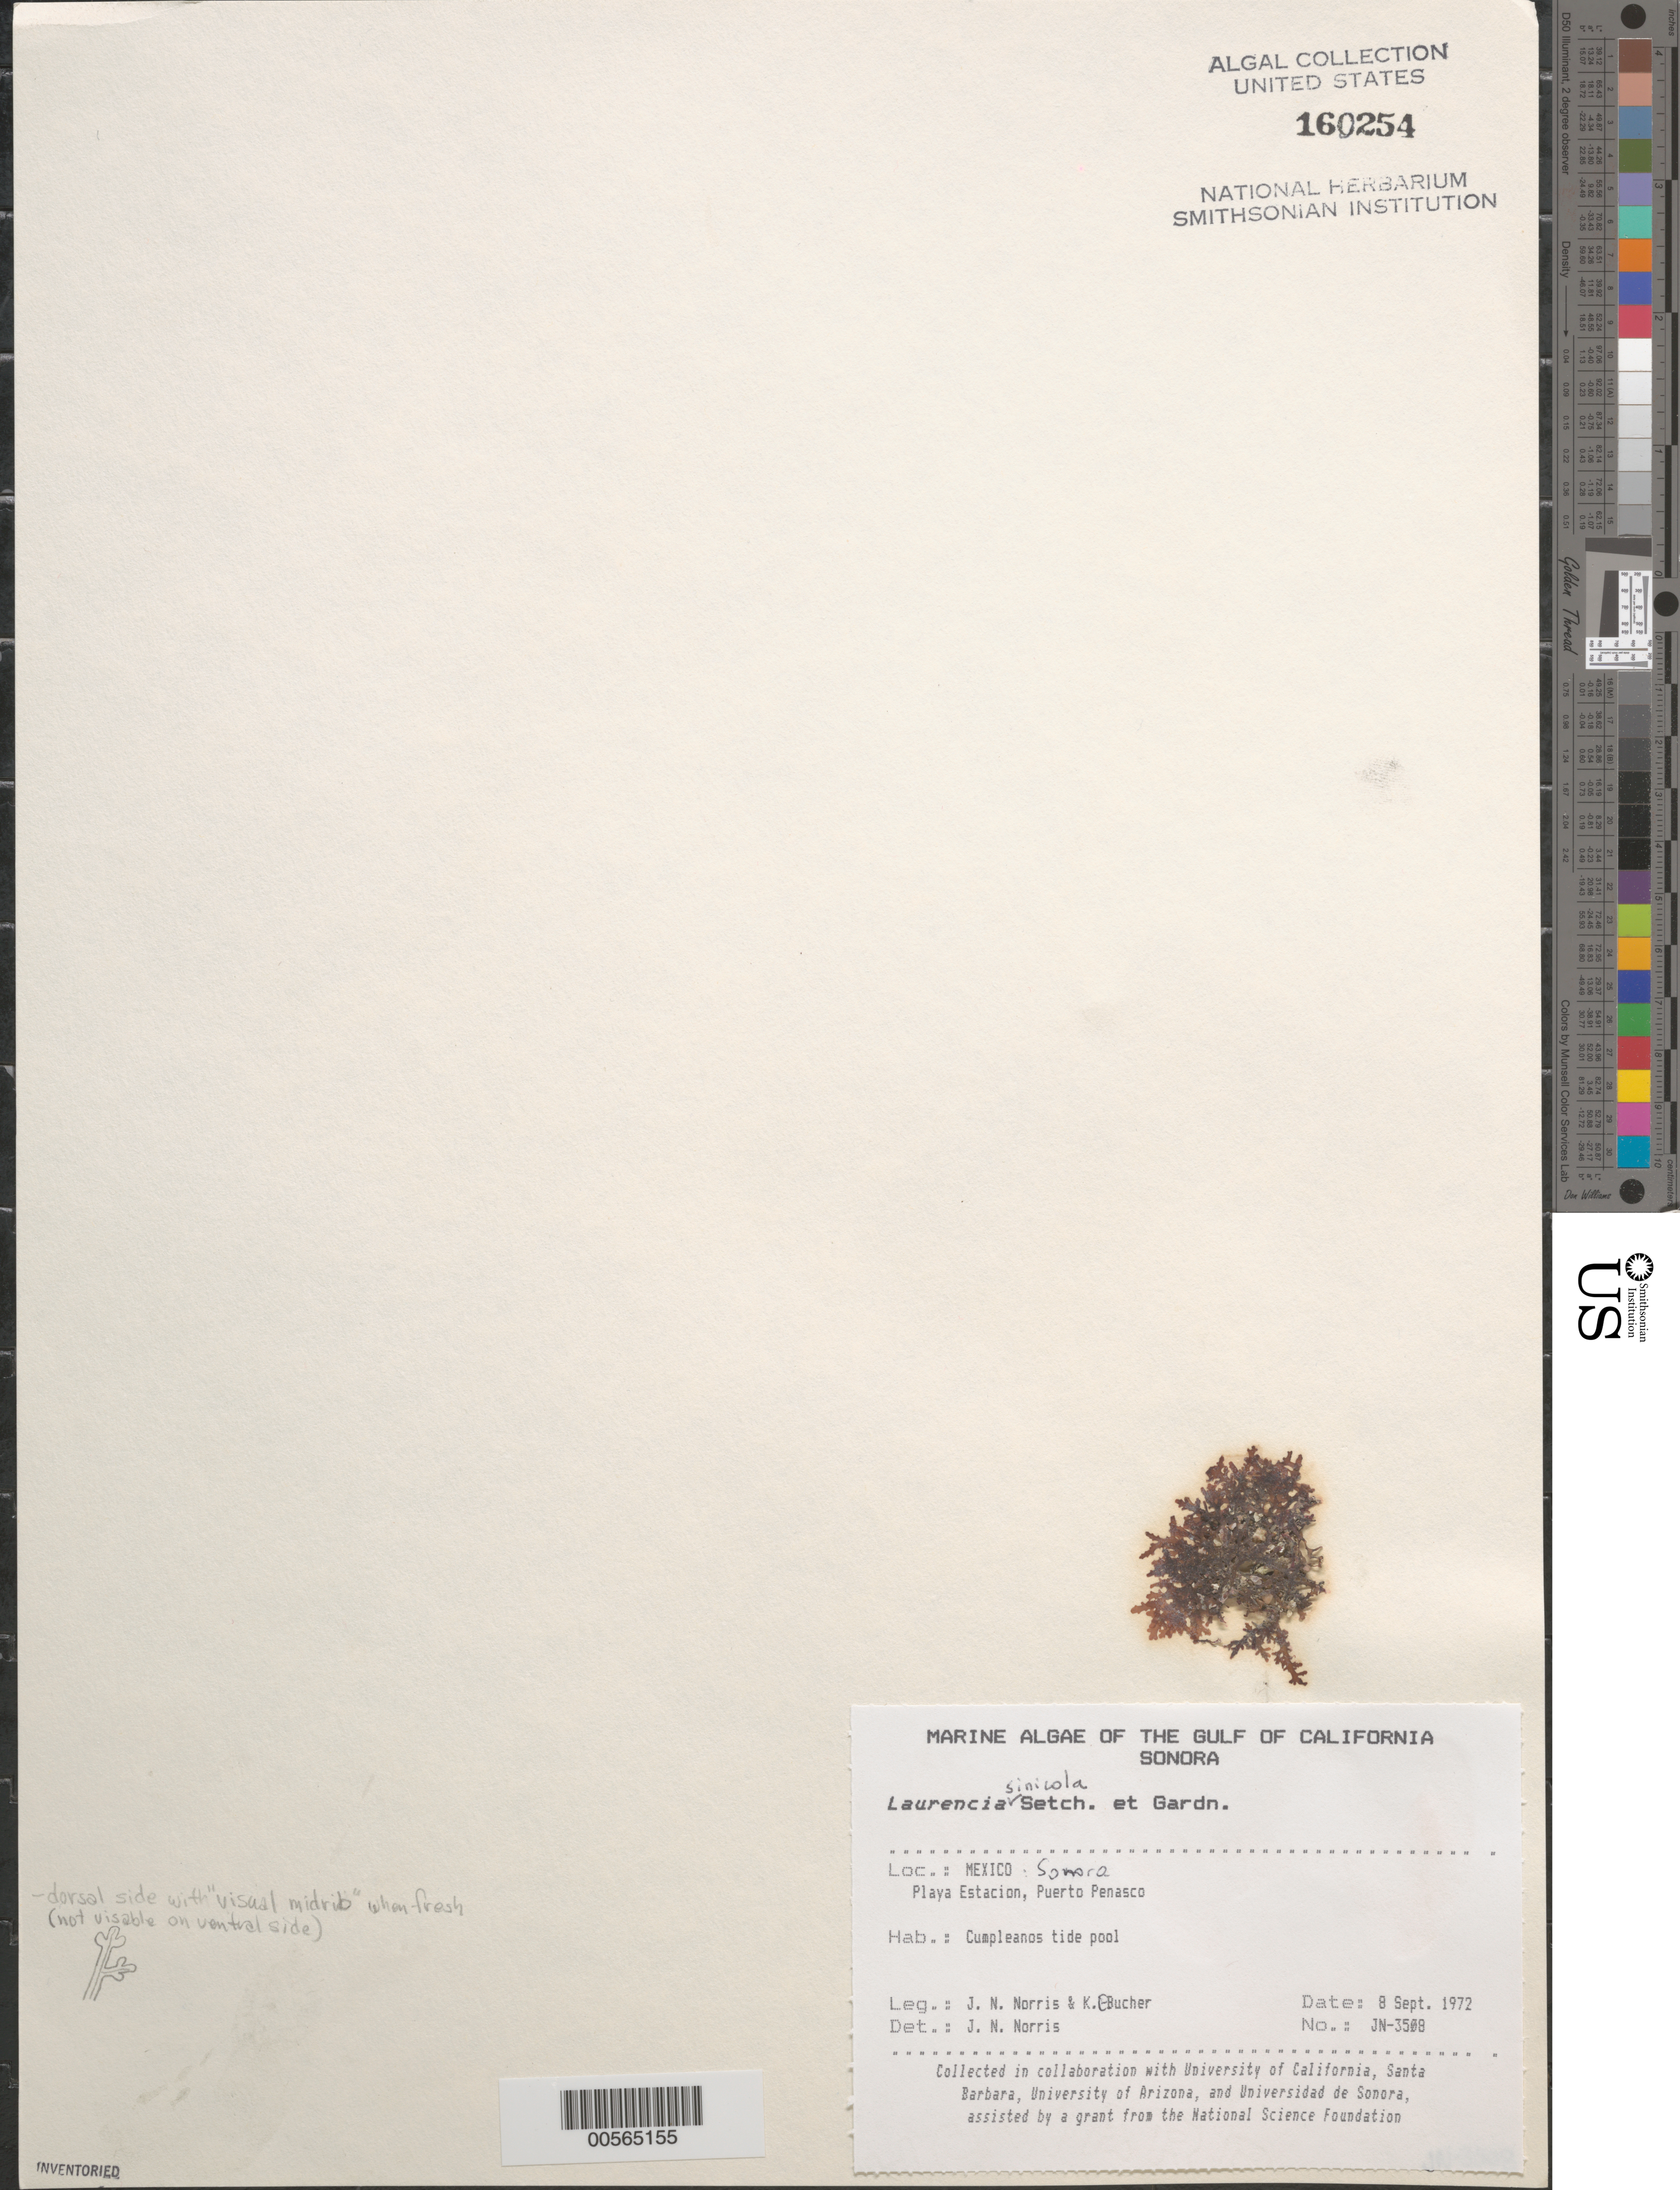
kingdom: Plantae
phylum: Rhodophyta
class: Florideophyceae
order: Ceramiales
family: Rhodomelaceae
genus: Osmundea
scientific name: Osmundea sinicola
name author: (Setchell & N.L. Gardner) K.W. Nam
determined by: Algae name updating Project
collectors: J. N. Norris & K. E. Bucher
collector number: JN-3508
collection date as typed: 08 Sep 1972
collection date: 1972-09-08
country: Mexico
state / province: Sonora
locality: Playa Estacion, Puerto Penasco, Cumpleanos tide pool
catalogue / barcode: US 160254